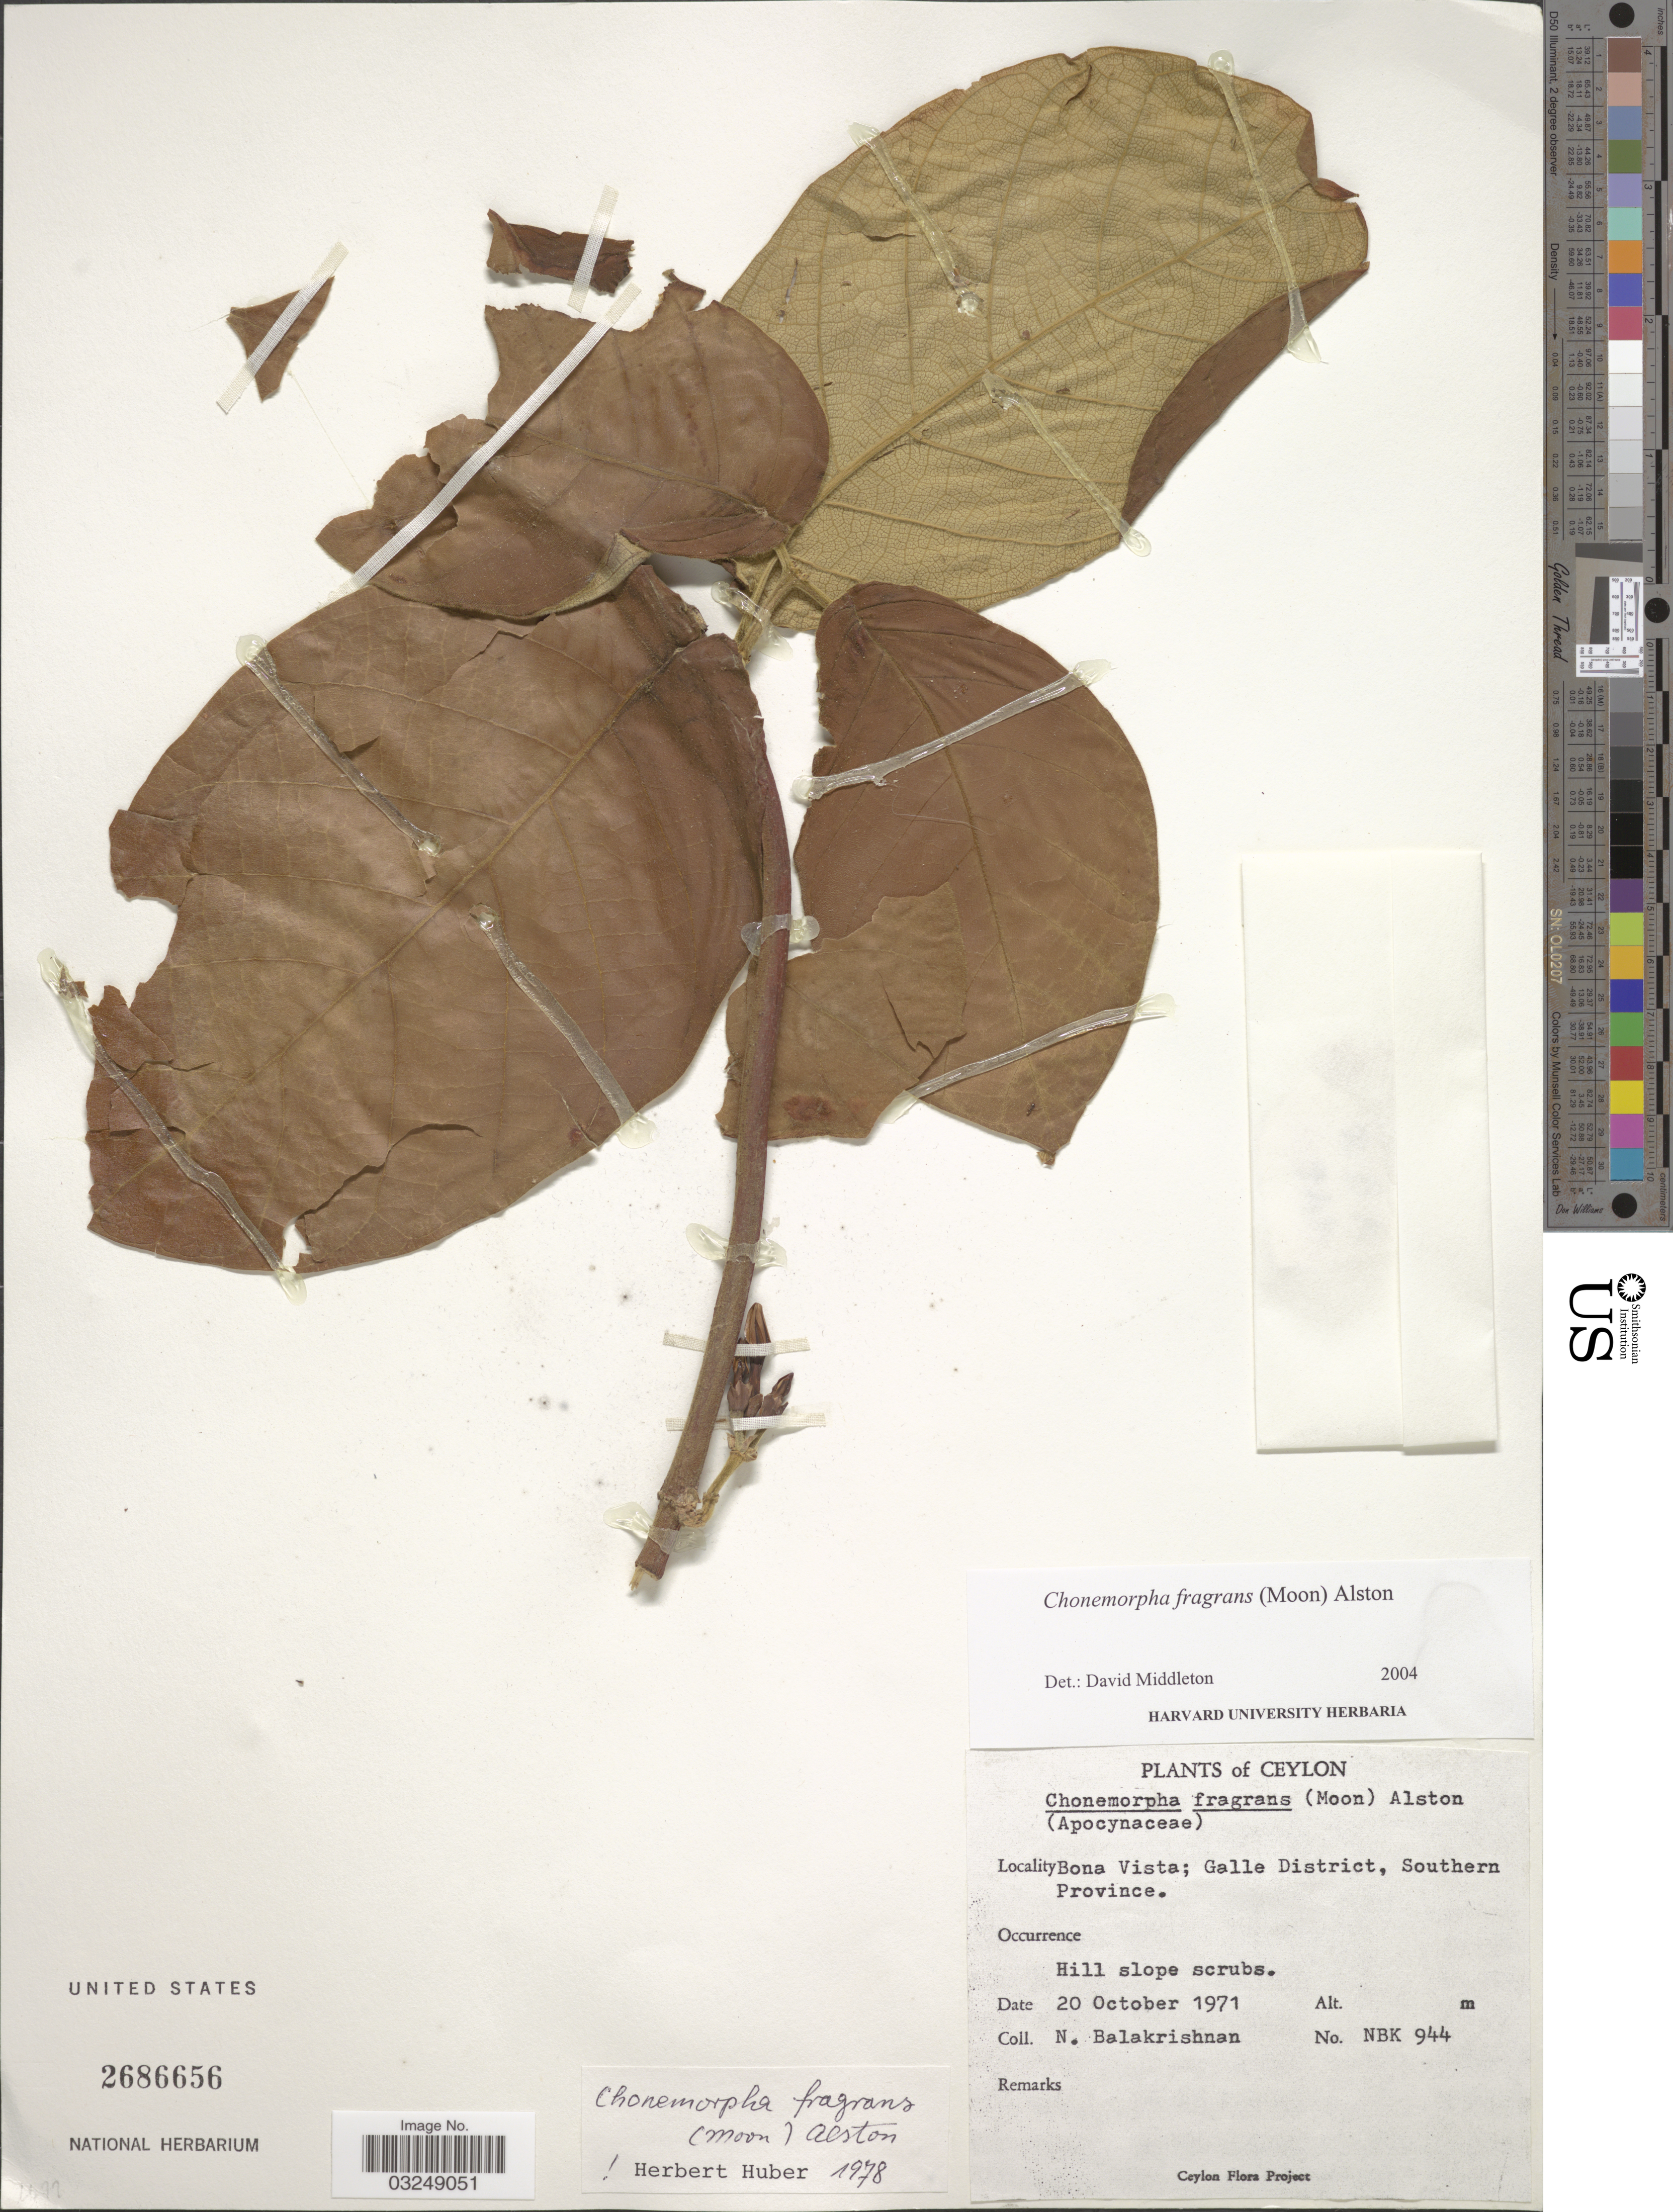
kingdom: Plantae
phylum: Tracheophyta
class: Magnoliopsida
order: Gentianales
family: Apocynaceae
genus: Chonemorpha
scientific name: Chonemorpha fragrans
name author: (K.H. Moon) Alston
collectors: N. Balakrishnan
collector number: NBK 944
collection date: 1971-10-20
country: Sri Lanka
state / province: Southern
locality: Ceylon. Bona Vista; Galle District.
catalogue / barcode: US 2686656